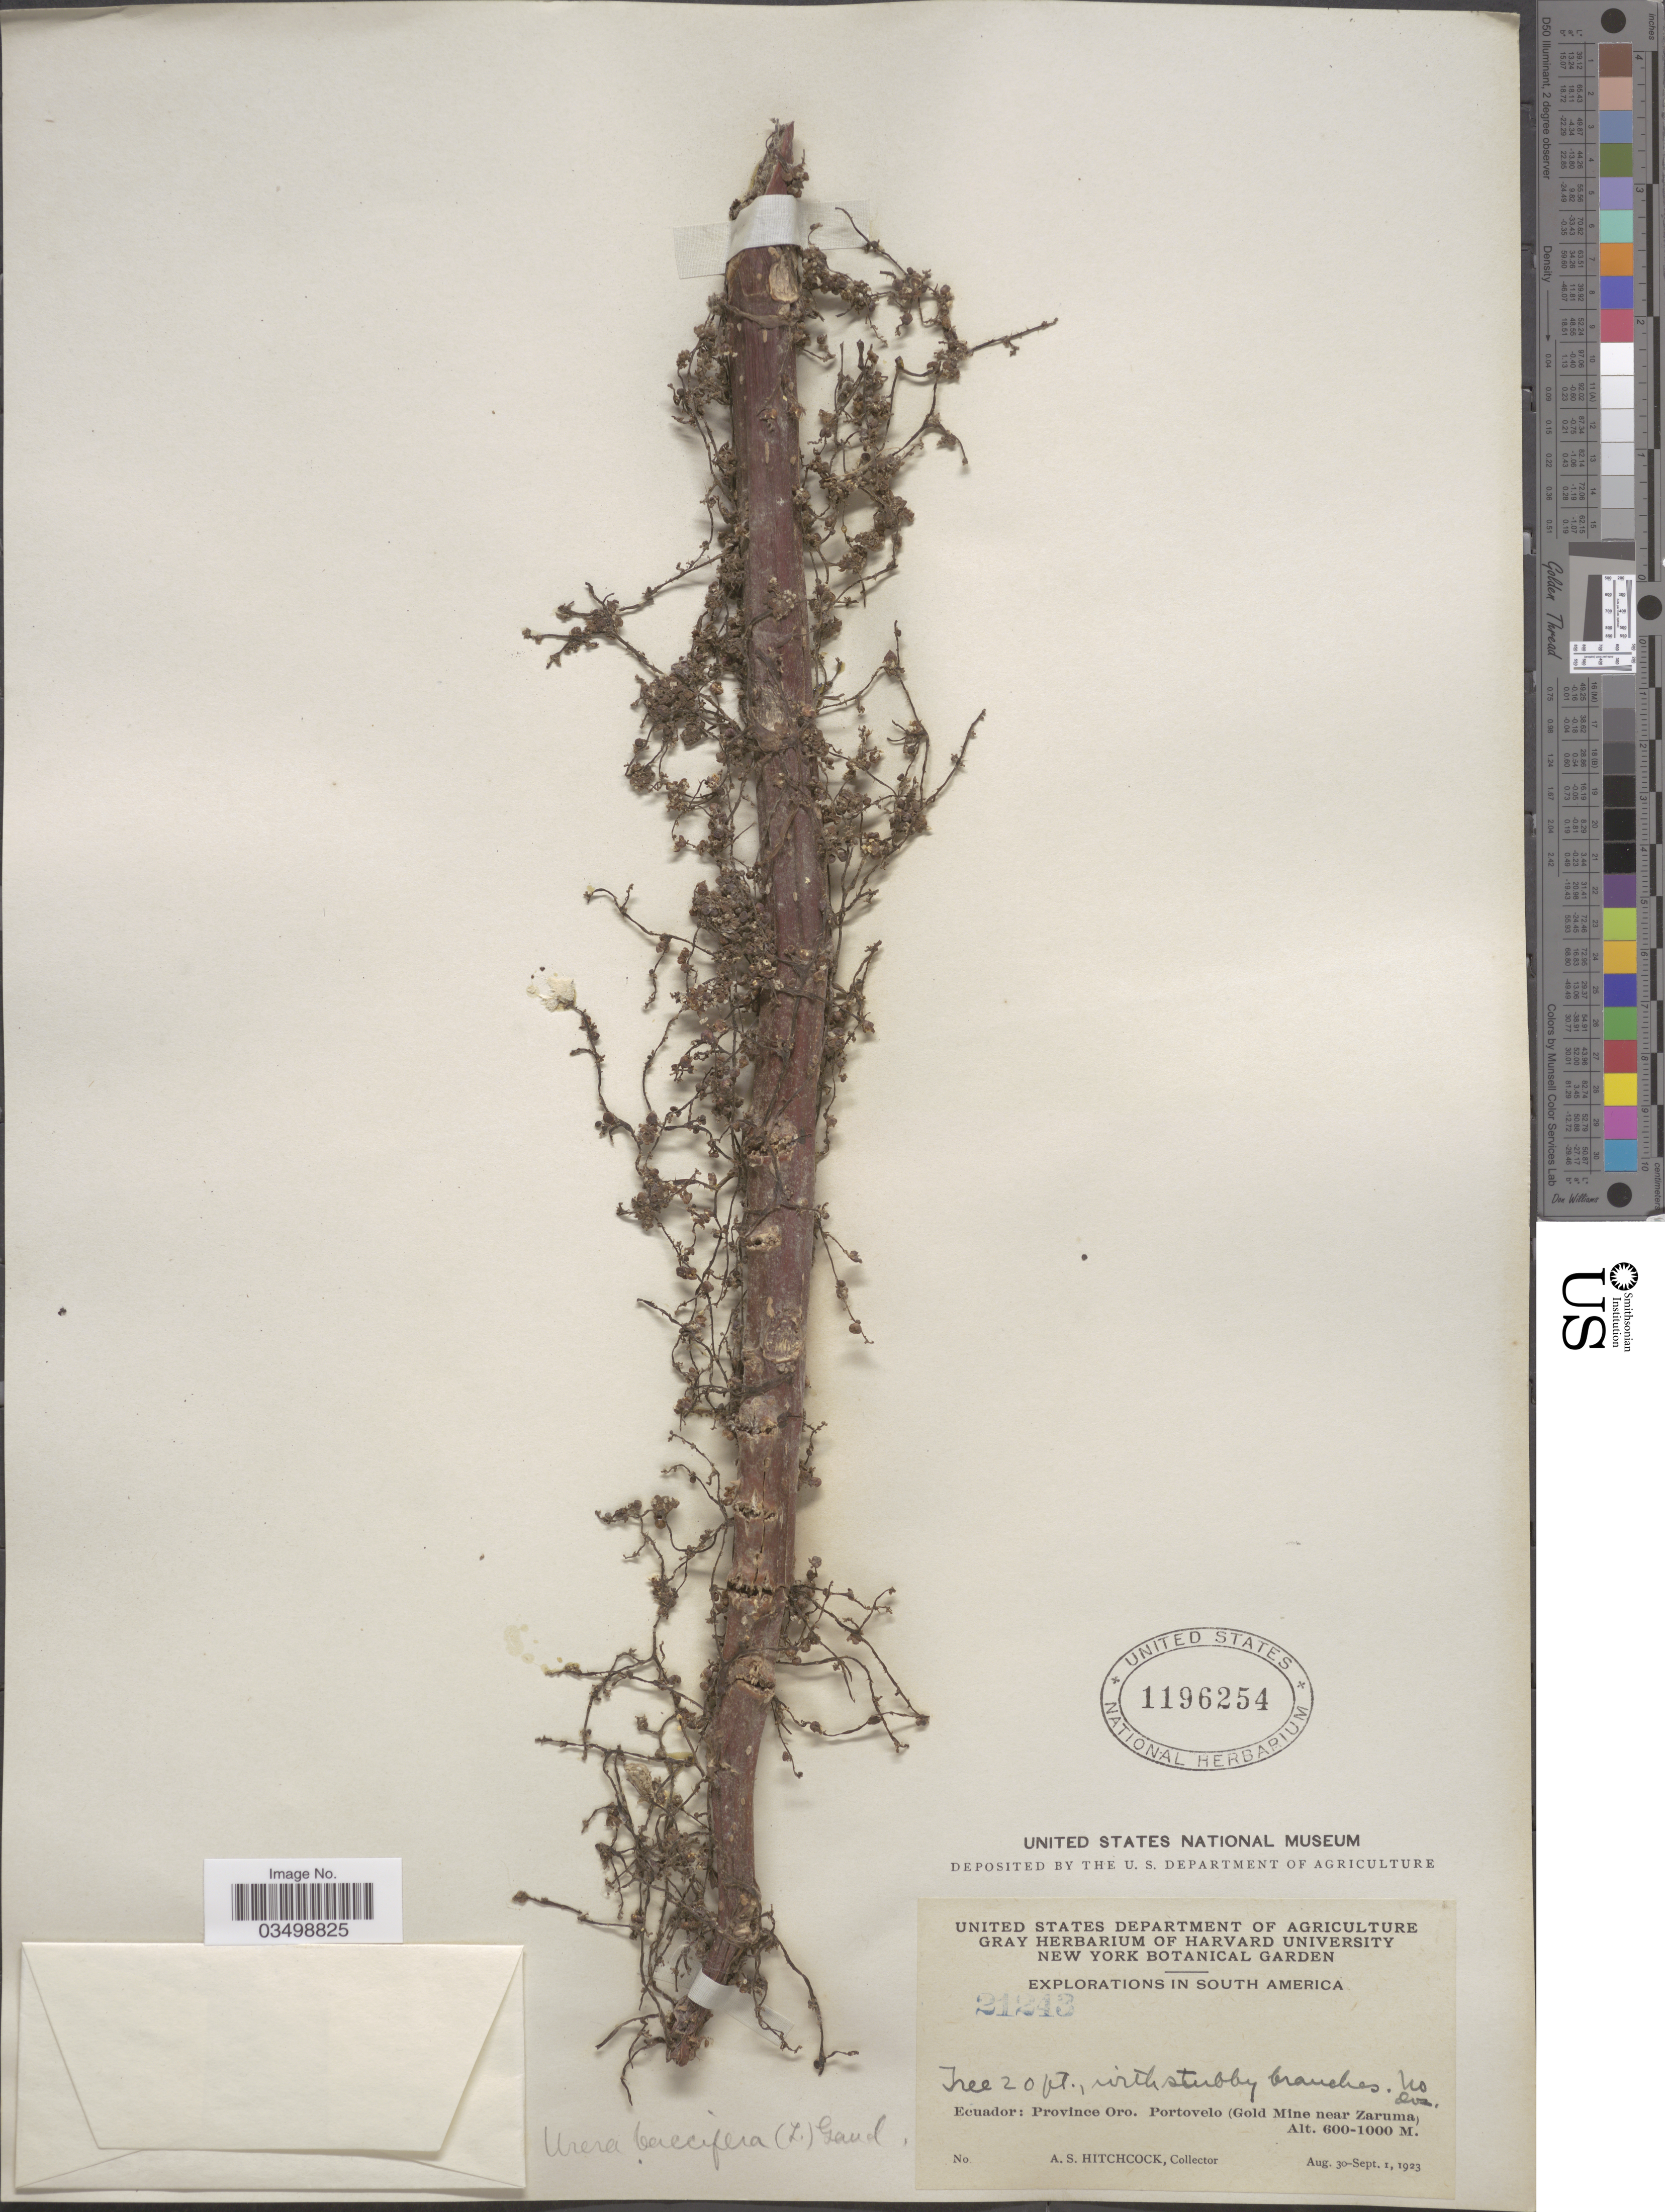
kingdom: Plantae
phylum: Tracheophyta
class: Magnoliopsida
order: Rosales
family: Urticaceae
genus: Urera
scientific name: Urera baccifera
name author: (L.) Gaudich. ex Wedd.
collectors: A. S. Hitchcock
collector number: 21243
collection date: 1923-08-30/1923-09-01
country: Ecuador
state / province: El Oro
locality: Province Oro. Portovelo (Gold Mine near Zaruma).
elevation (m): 600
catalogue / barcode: US 1196254